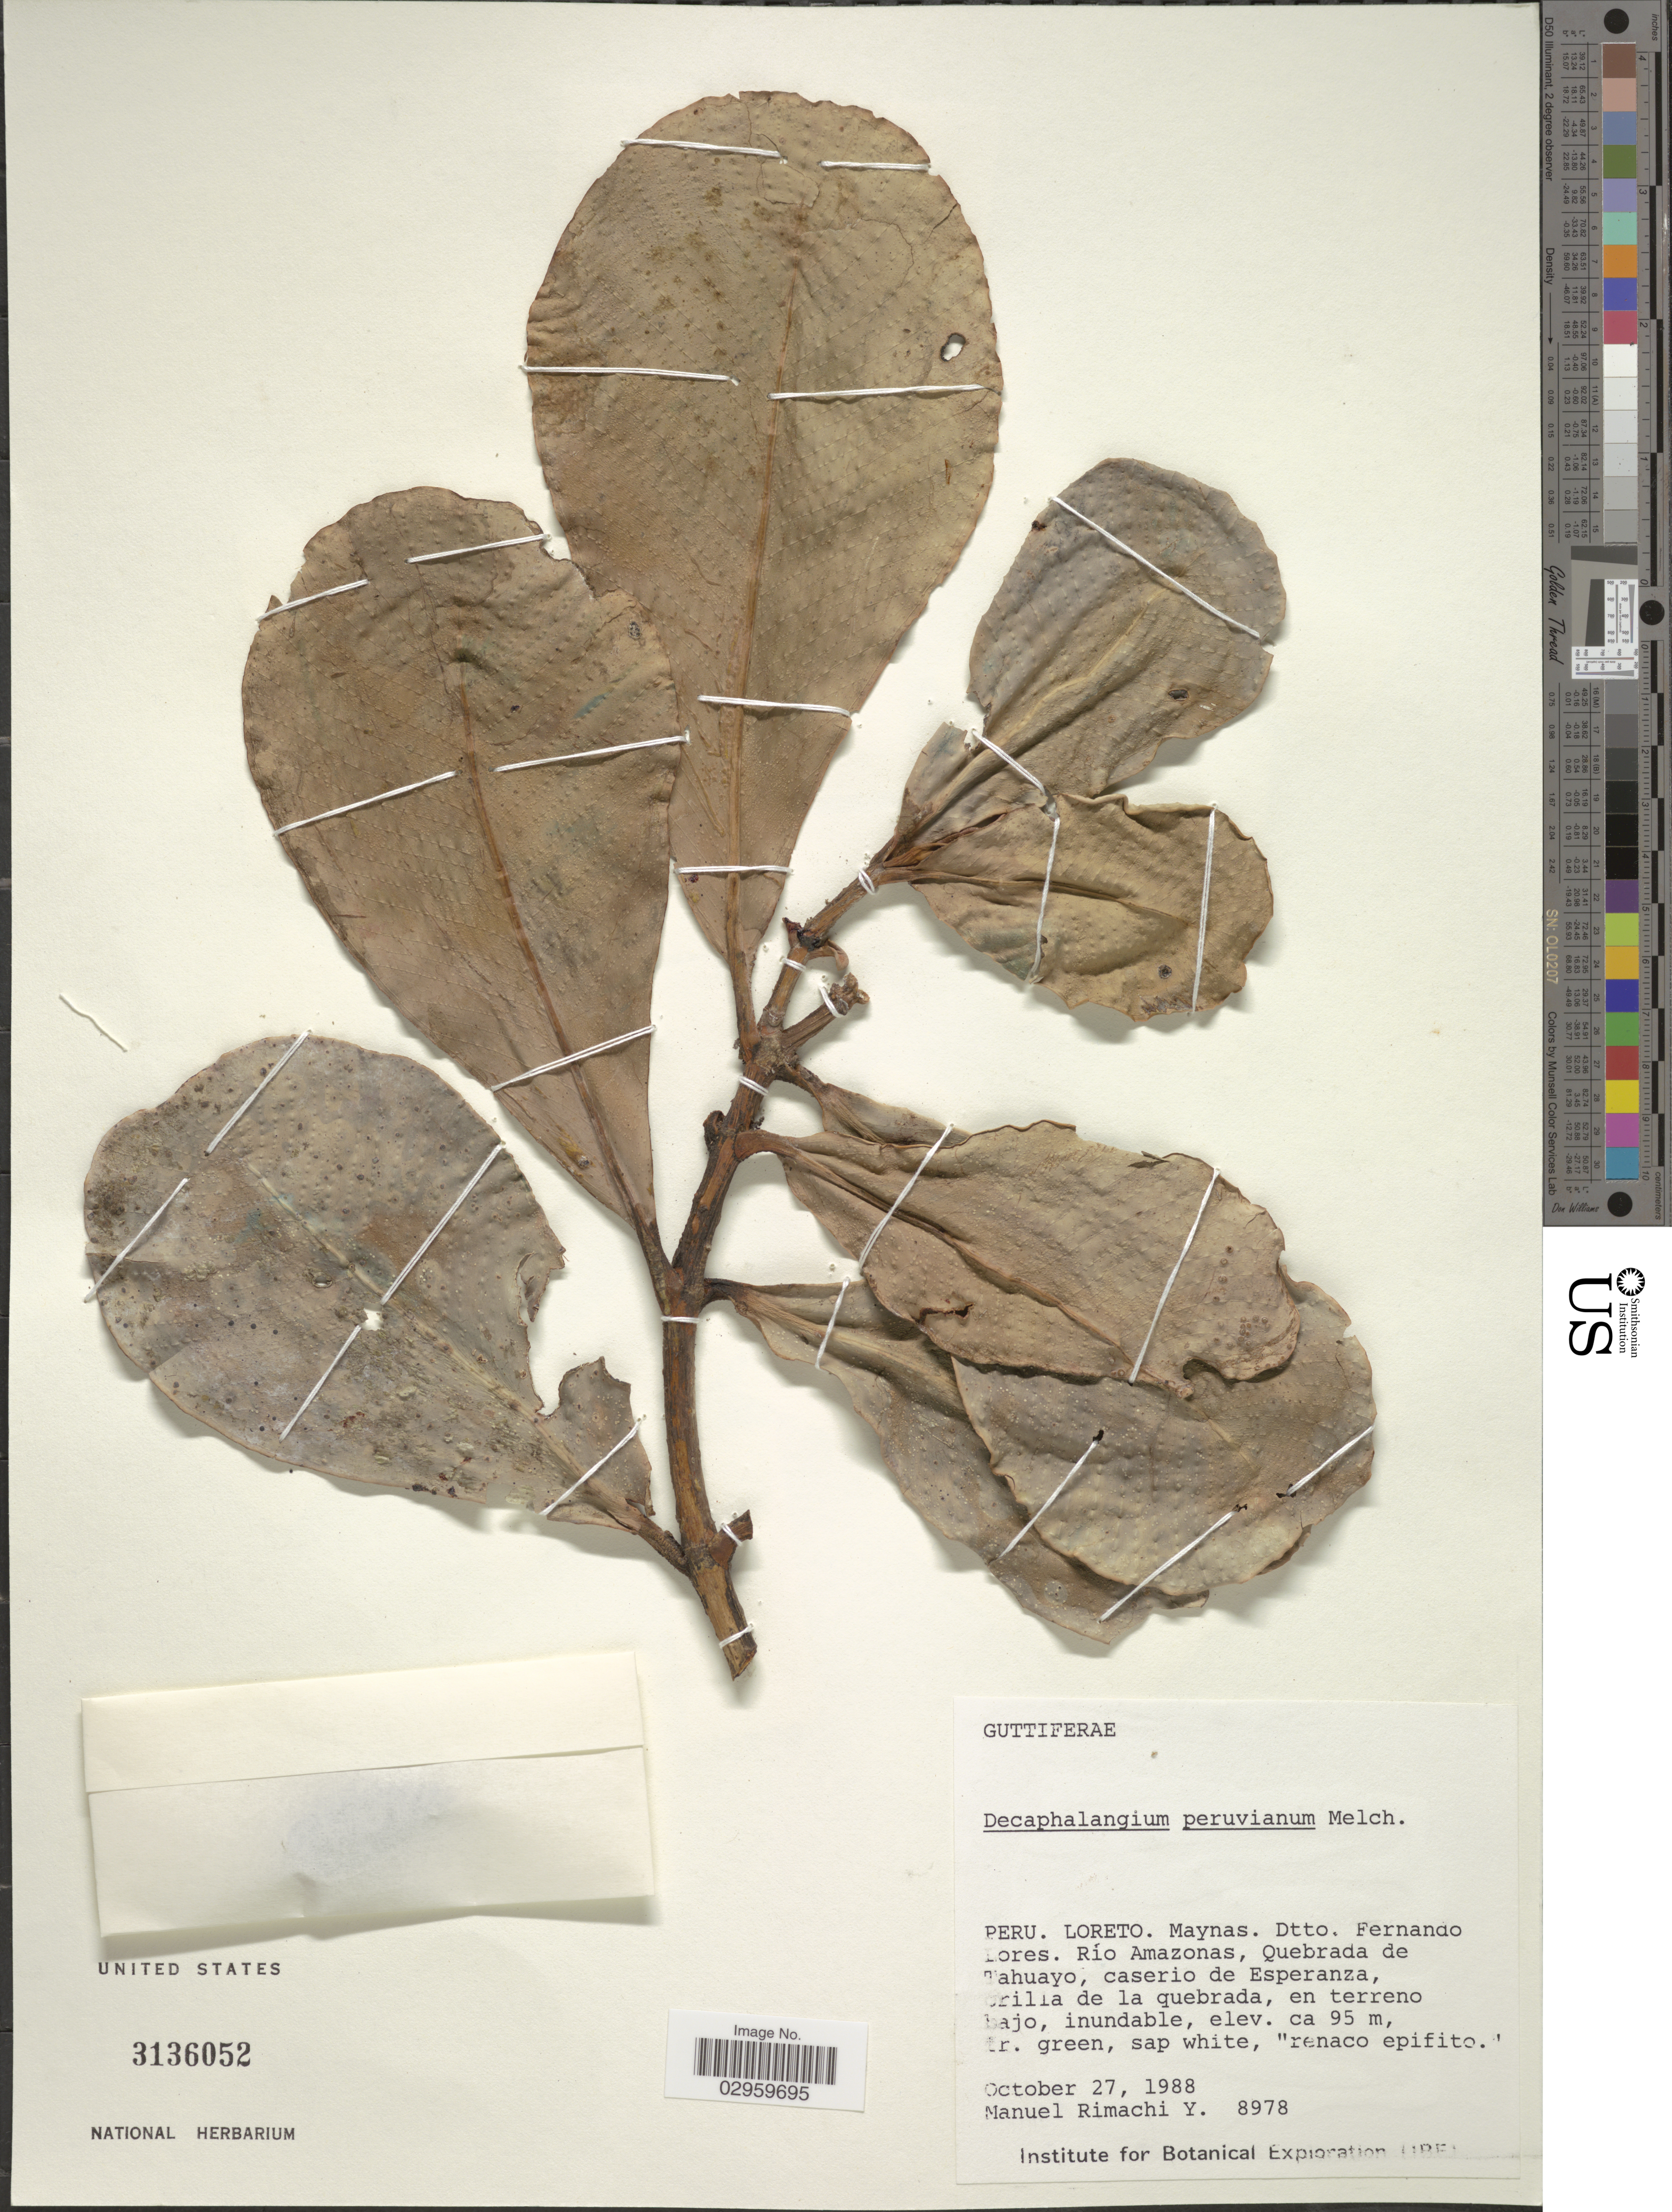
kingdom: Plantae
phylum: Tracheophyta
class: Magnoliopsida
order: Malpighiales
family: Clusiaceae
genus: Clusia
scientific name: Clusia nigrolineata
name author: P.F. Stevens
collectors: M. Rimachi Y.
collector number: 8978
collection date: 1988-10-27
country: Peru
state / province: Loreto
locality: Maynas. Dtto. Fernando Lores. Río Amazonas, Quebrada de Tahuayo, caserio de Esperanza.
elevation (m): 95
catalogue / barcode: US 3136052